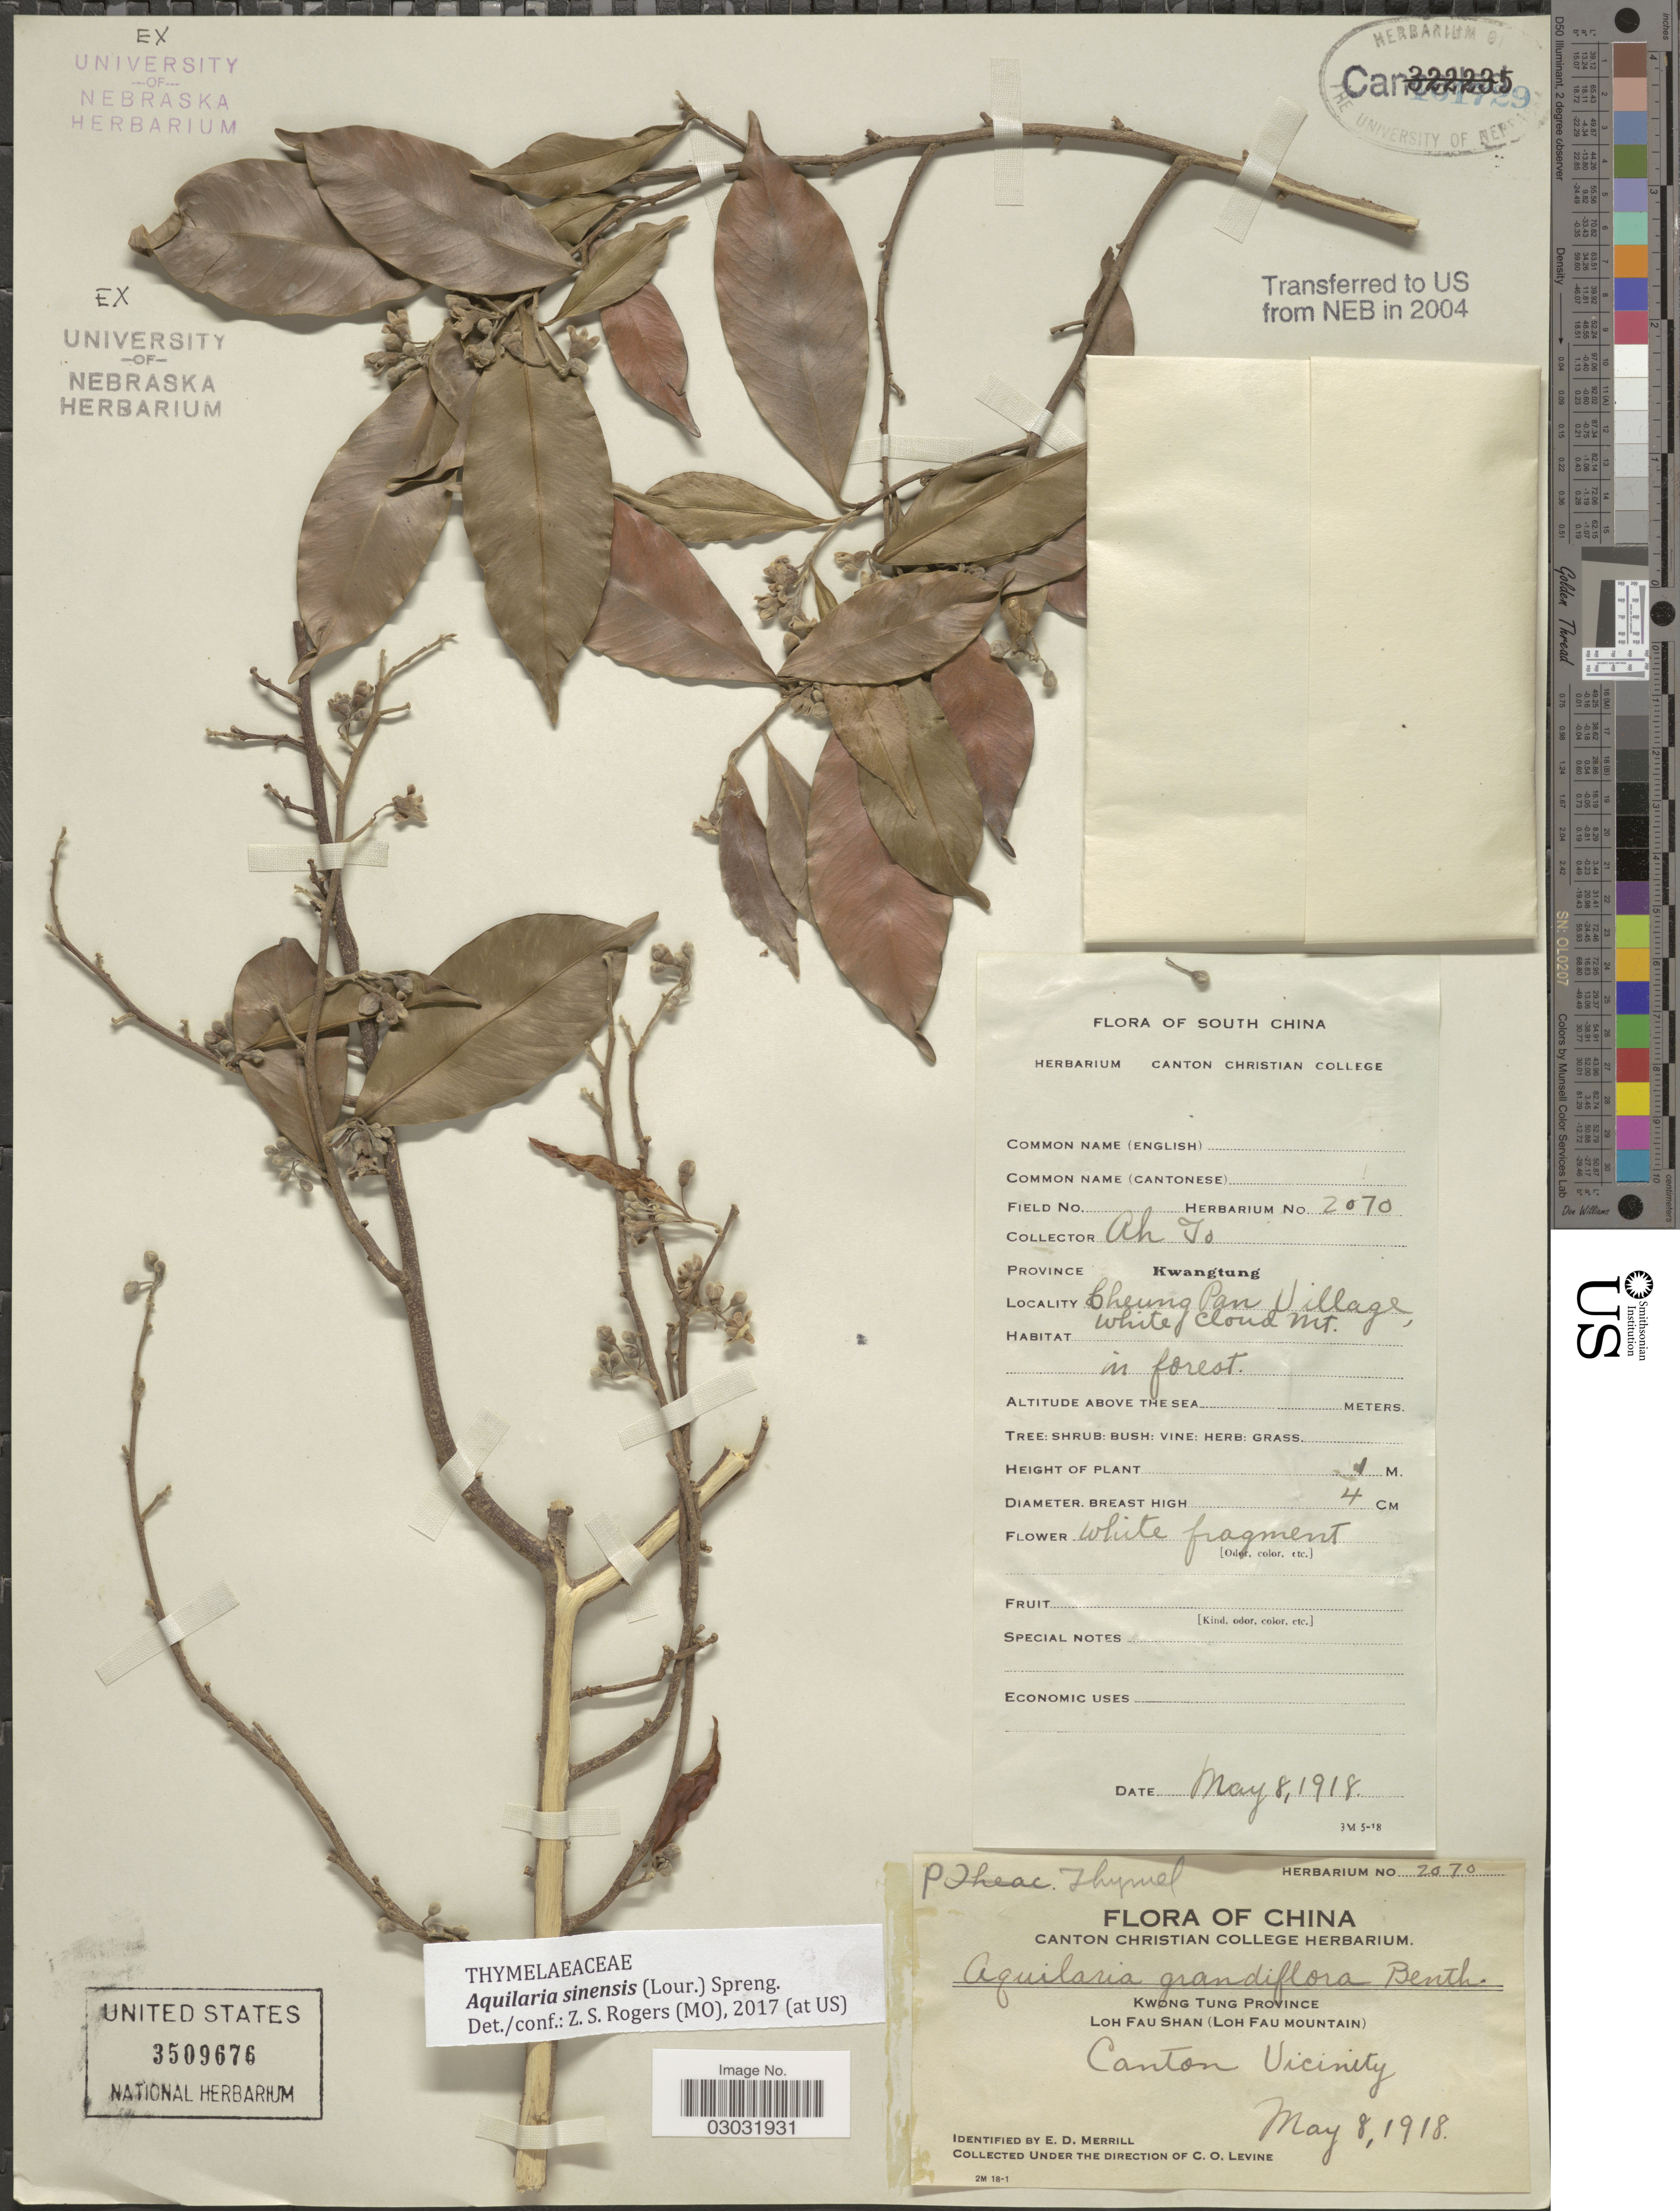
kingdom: Plantae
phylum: Tracheophyta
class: Magnoliopsida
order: Malvales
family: Thymelaeaceae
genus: Aquilaria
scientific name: Aquilaria sinensis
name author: (Lour.) Spreng.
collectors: C. O. Levine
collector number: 2070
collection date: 1918-05-08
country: China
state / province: Guangdong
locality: Kwong Tung Province. Loh Fau Shan (Loh Fau Mountain). Canton Vicinity.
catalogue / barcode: US 3509676